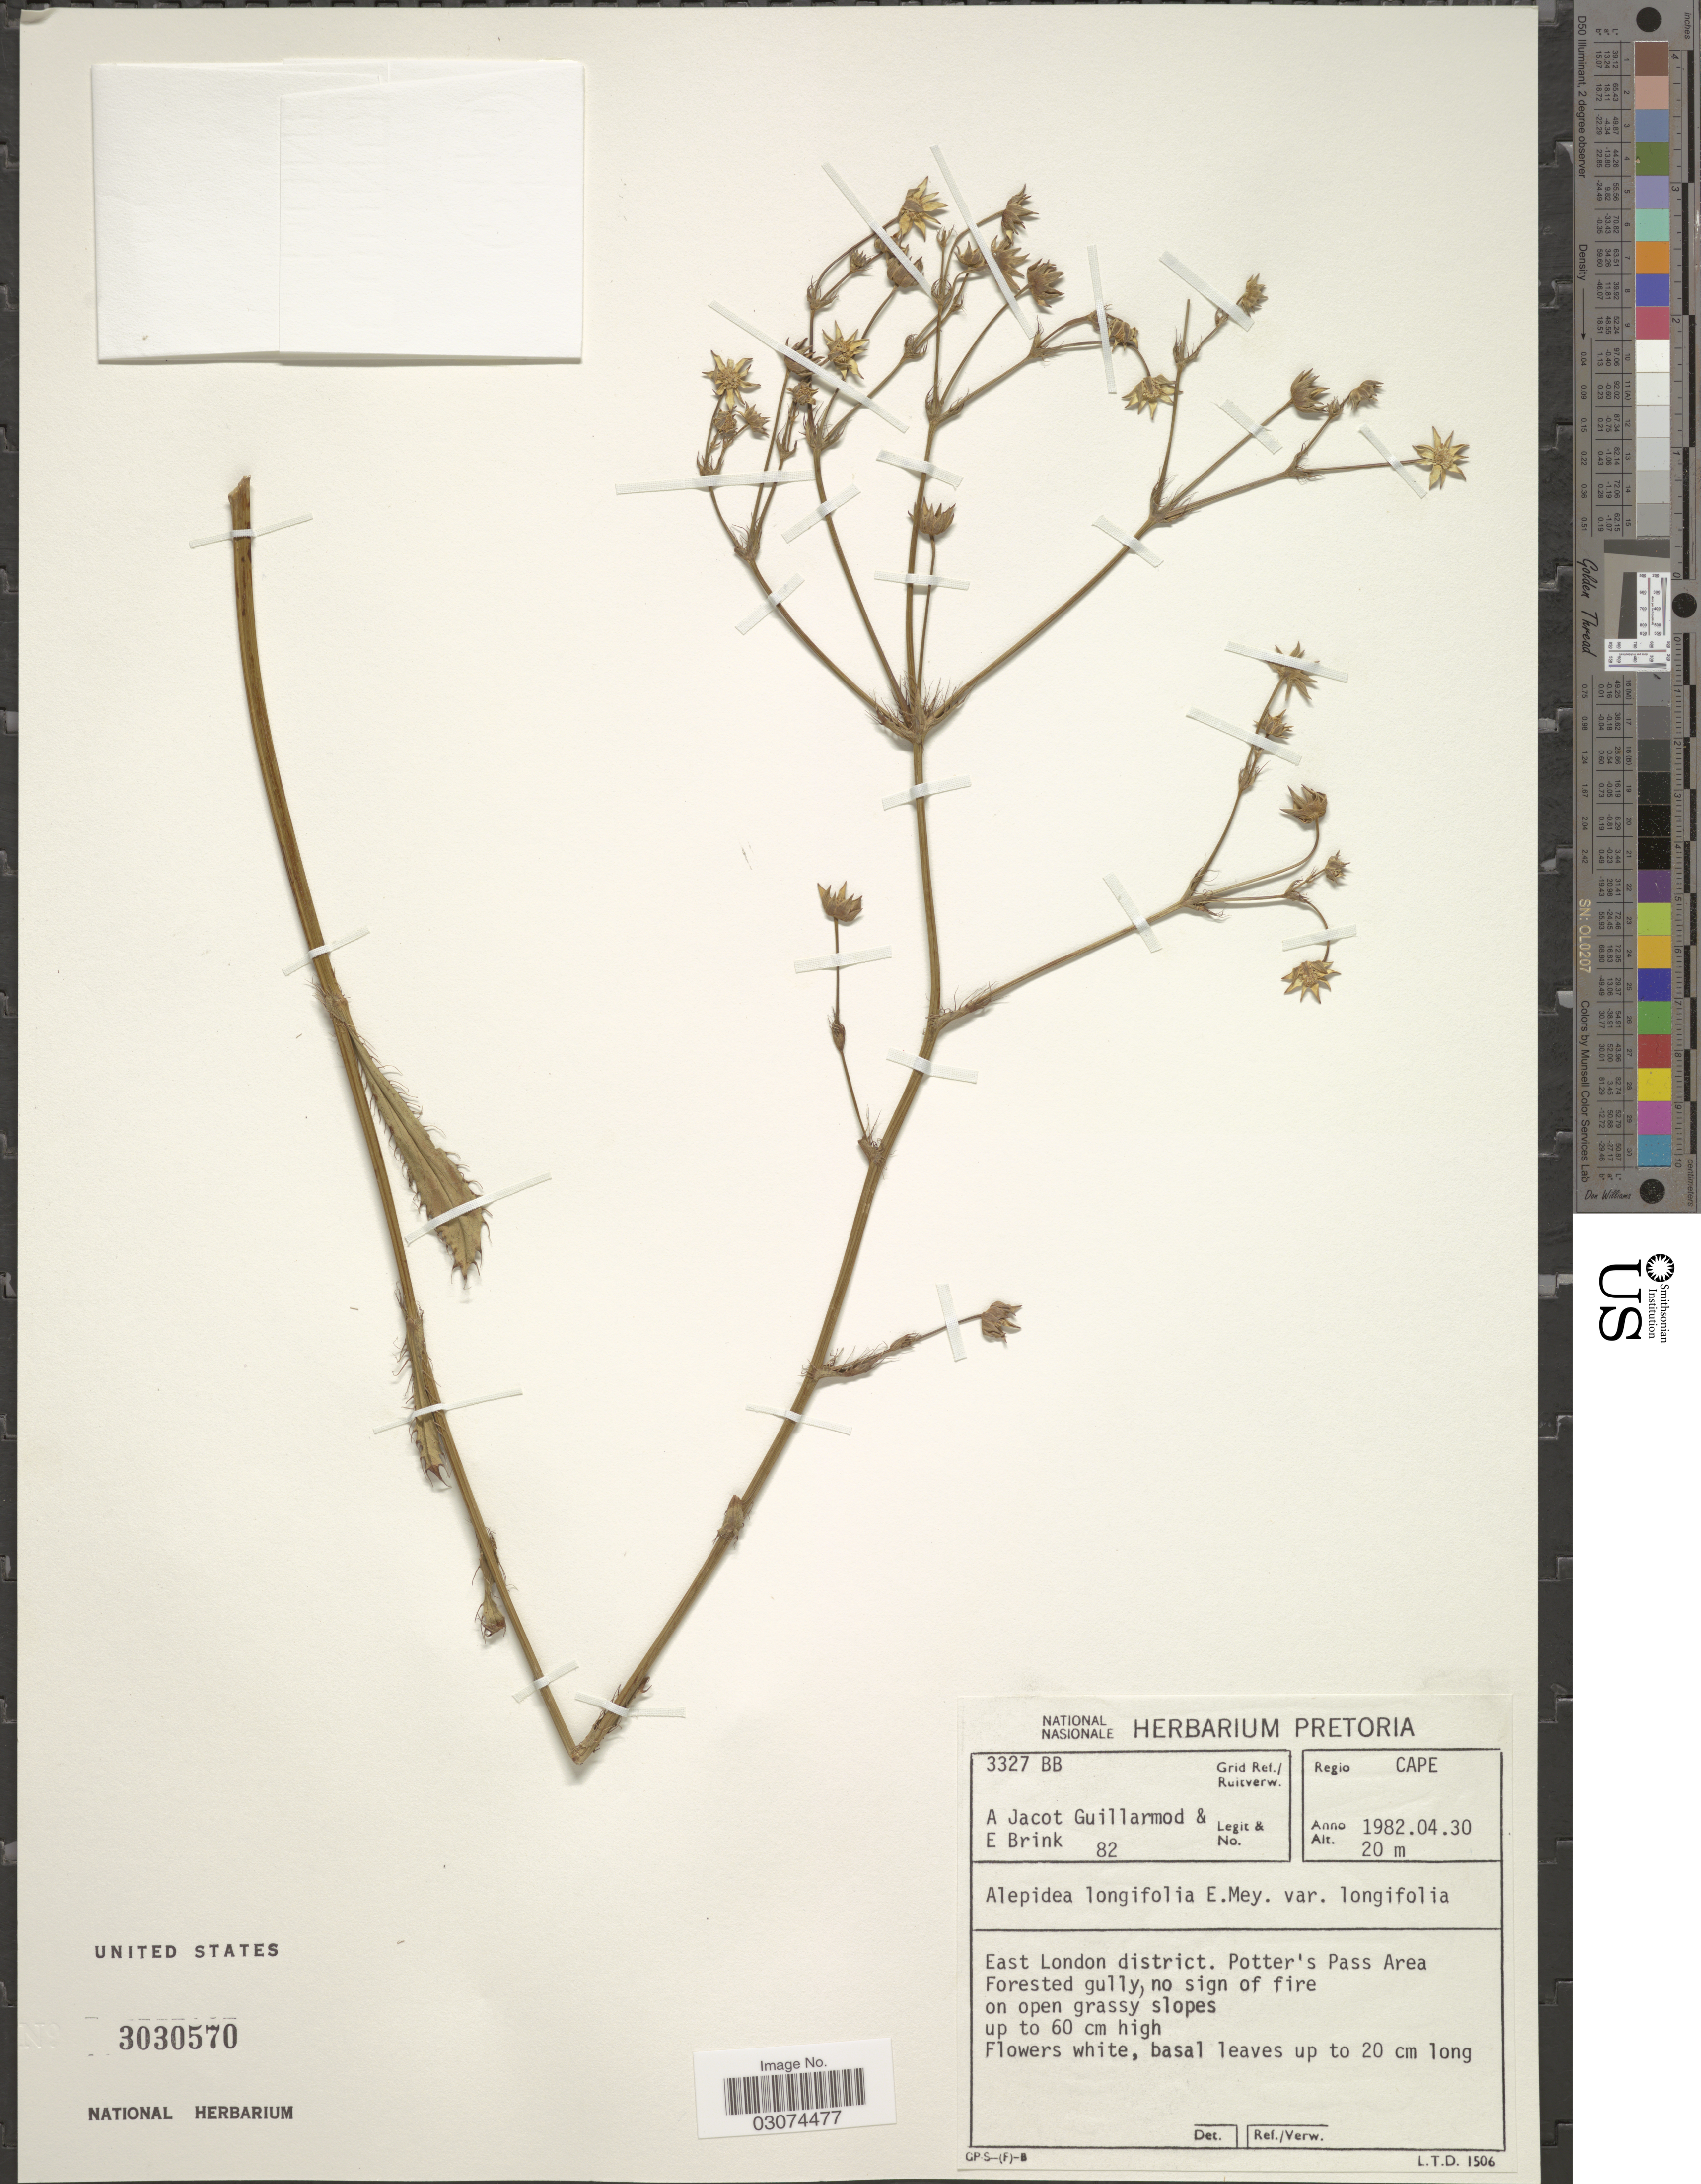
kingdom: Plantae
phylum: Tracheophyta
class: Magnoliopsida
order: Apiales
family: Apiaceae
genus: Alepidea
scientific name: Alepidea longifolia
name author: E. Mey.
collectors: A. F. M. G. Jacot-Guillarmod & E. Brink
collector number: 82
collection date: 1982-04-30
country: South Africa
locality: Regio Cape. Grid Ref. 3327 BB. East London district. Potter's Pass Area Forested gully.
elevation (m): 20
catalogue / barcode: US 3030570